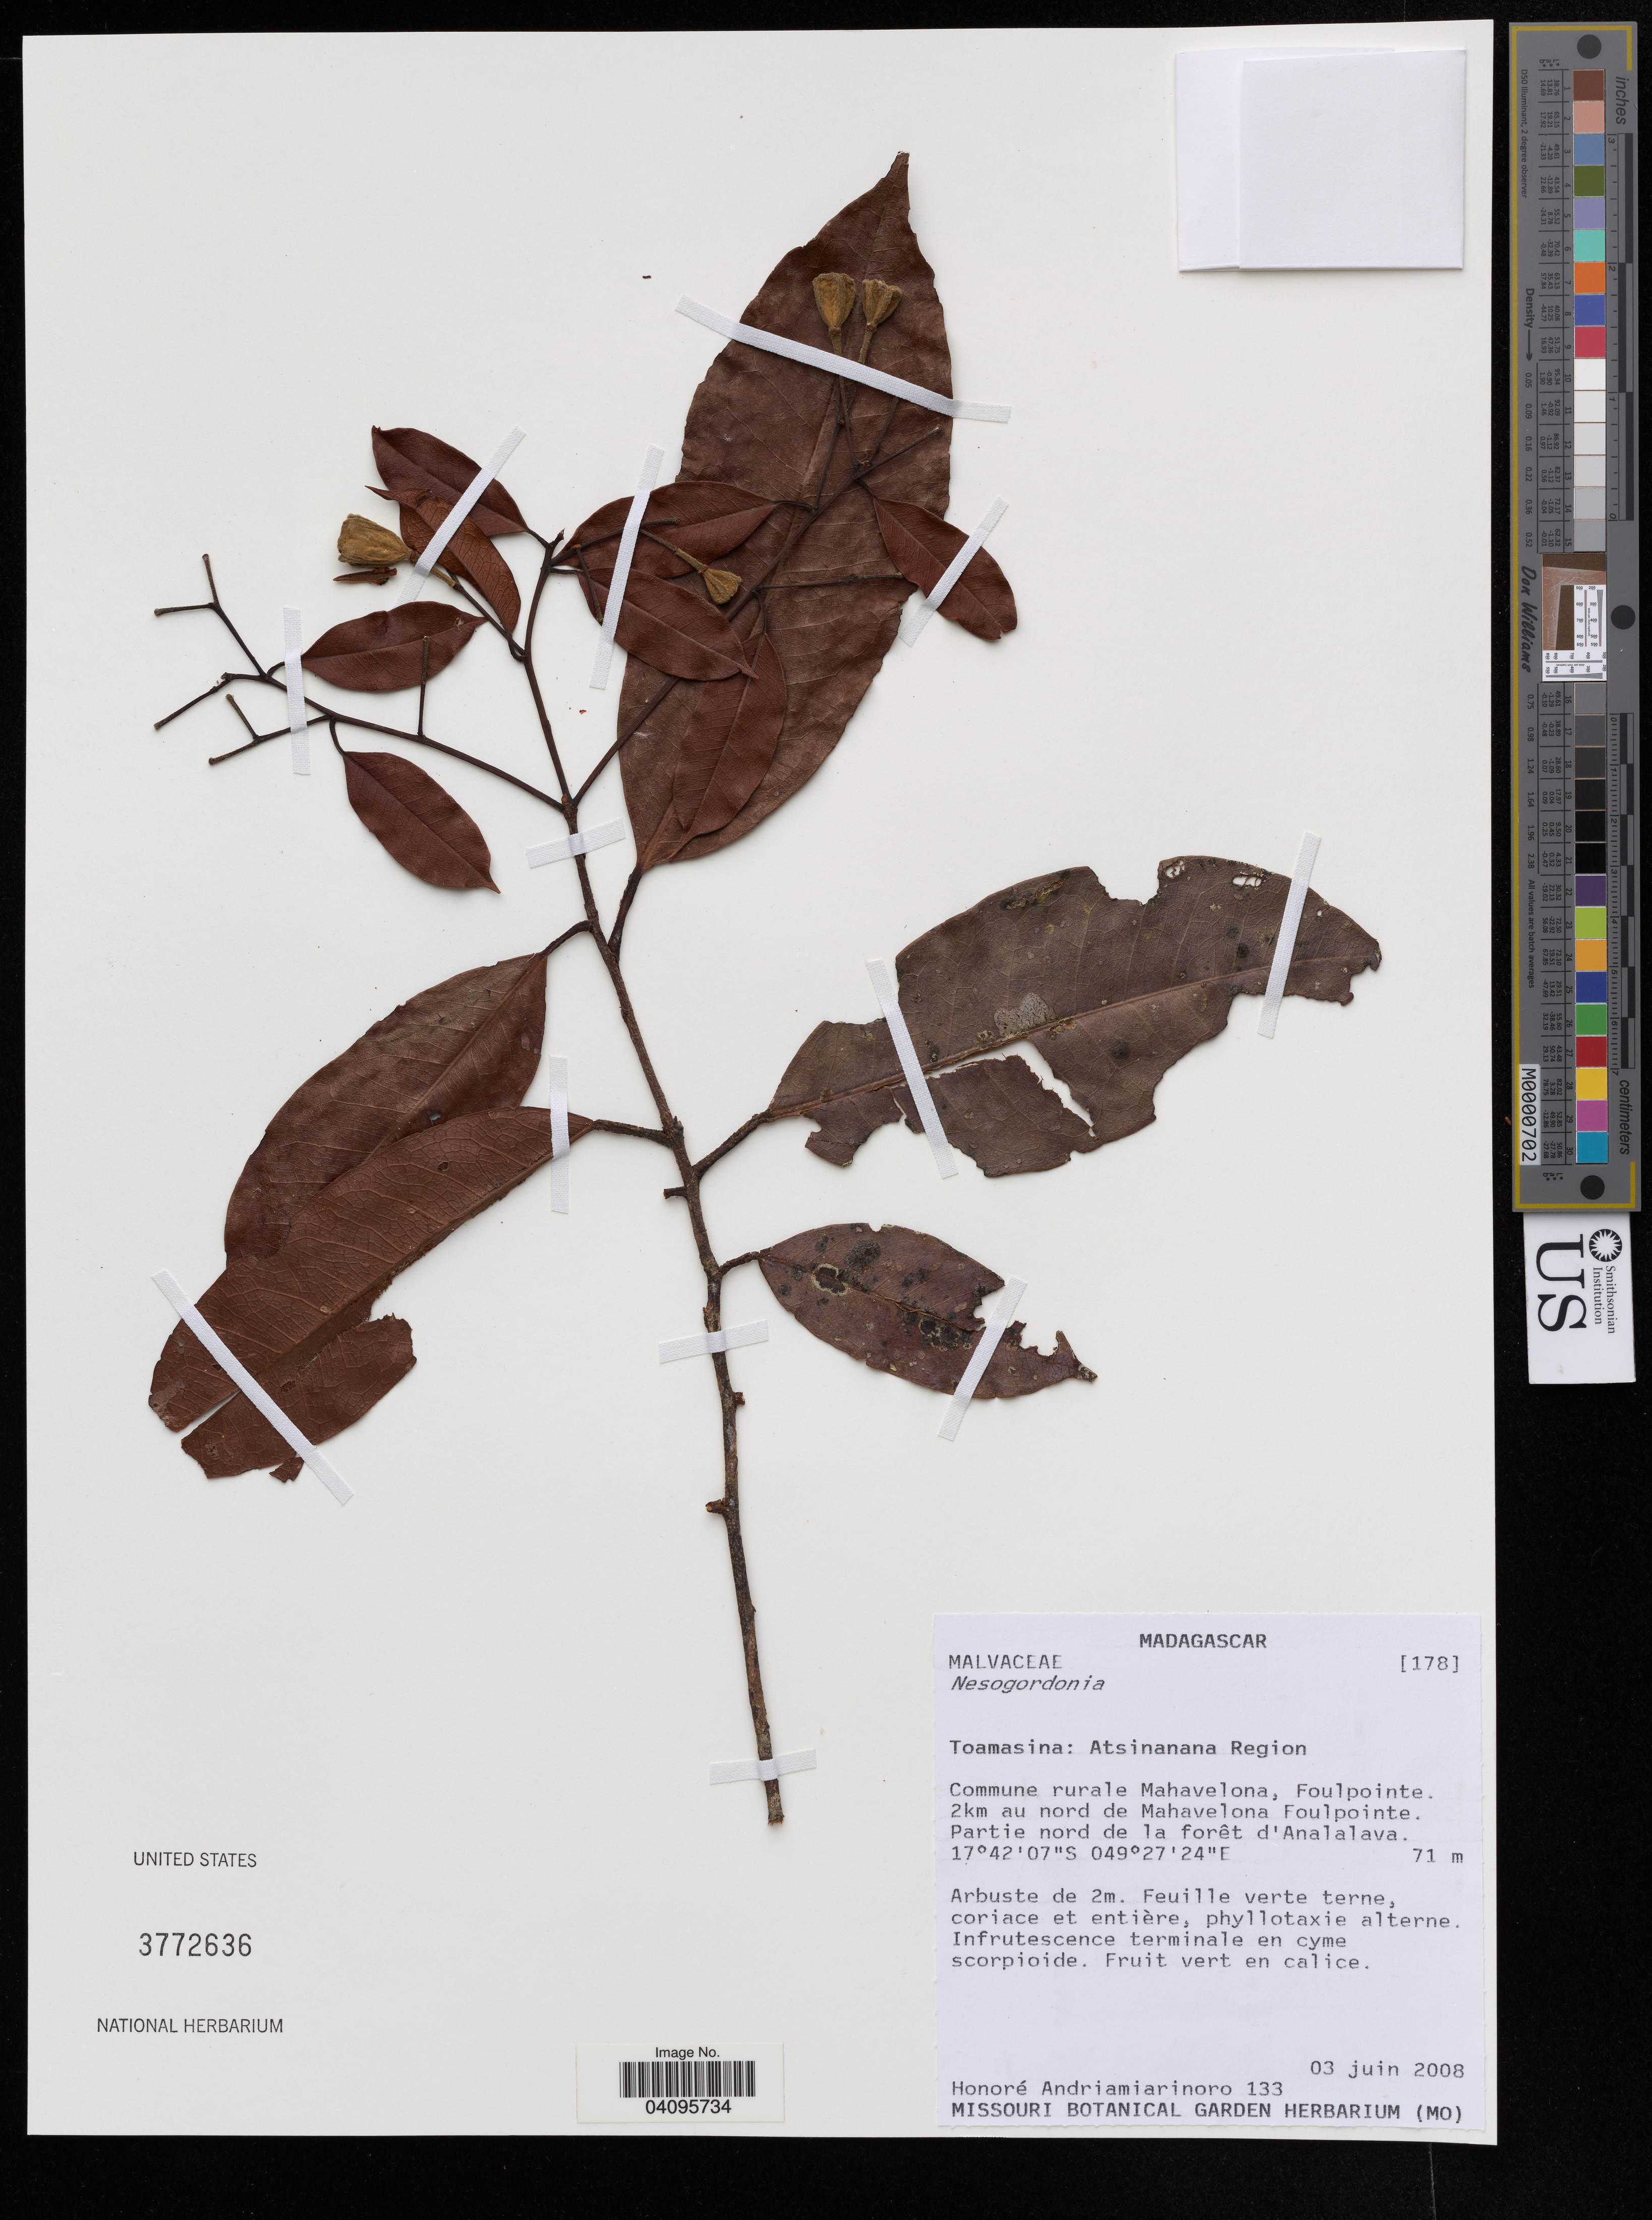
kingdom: Plantae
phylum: Tracheophyta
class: Magnoliopsida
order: Malvales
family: Malvaceae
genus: Nesogordonia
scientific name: Nesogordonia sp.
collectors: H. Andriamiarinoro & B. Ralaijaona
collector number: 133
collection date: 2008-06-03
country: Madagascar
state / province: Atsinanana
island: Madagascar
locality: Commune rurale Mahavelona, Foulpointe. 2 km au nord de Mahavelona Foulpointe.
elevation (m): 71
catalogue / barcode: US 3772636